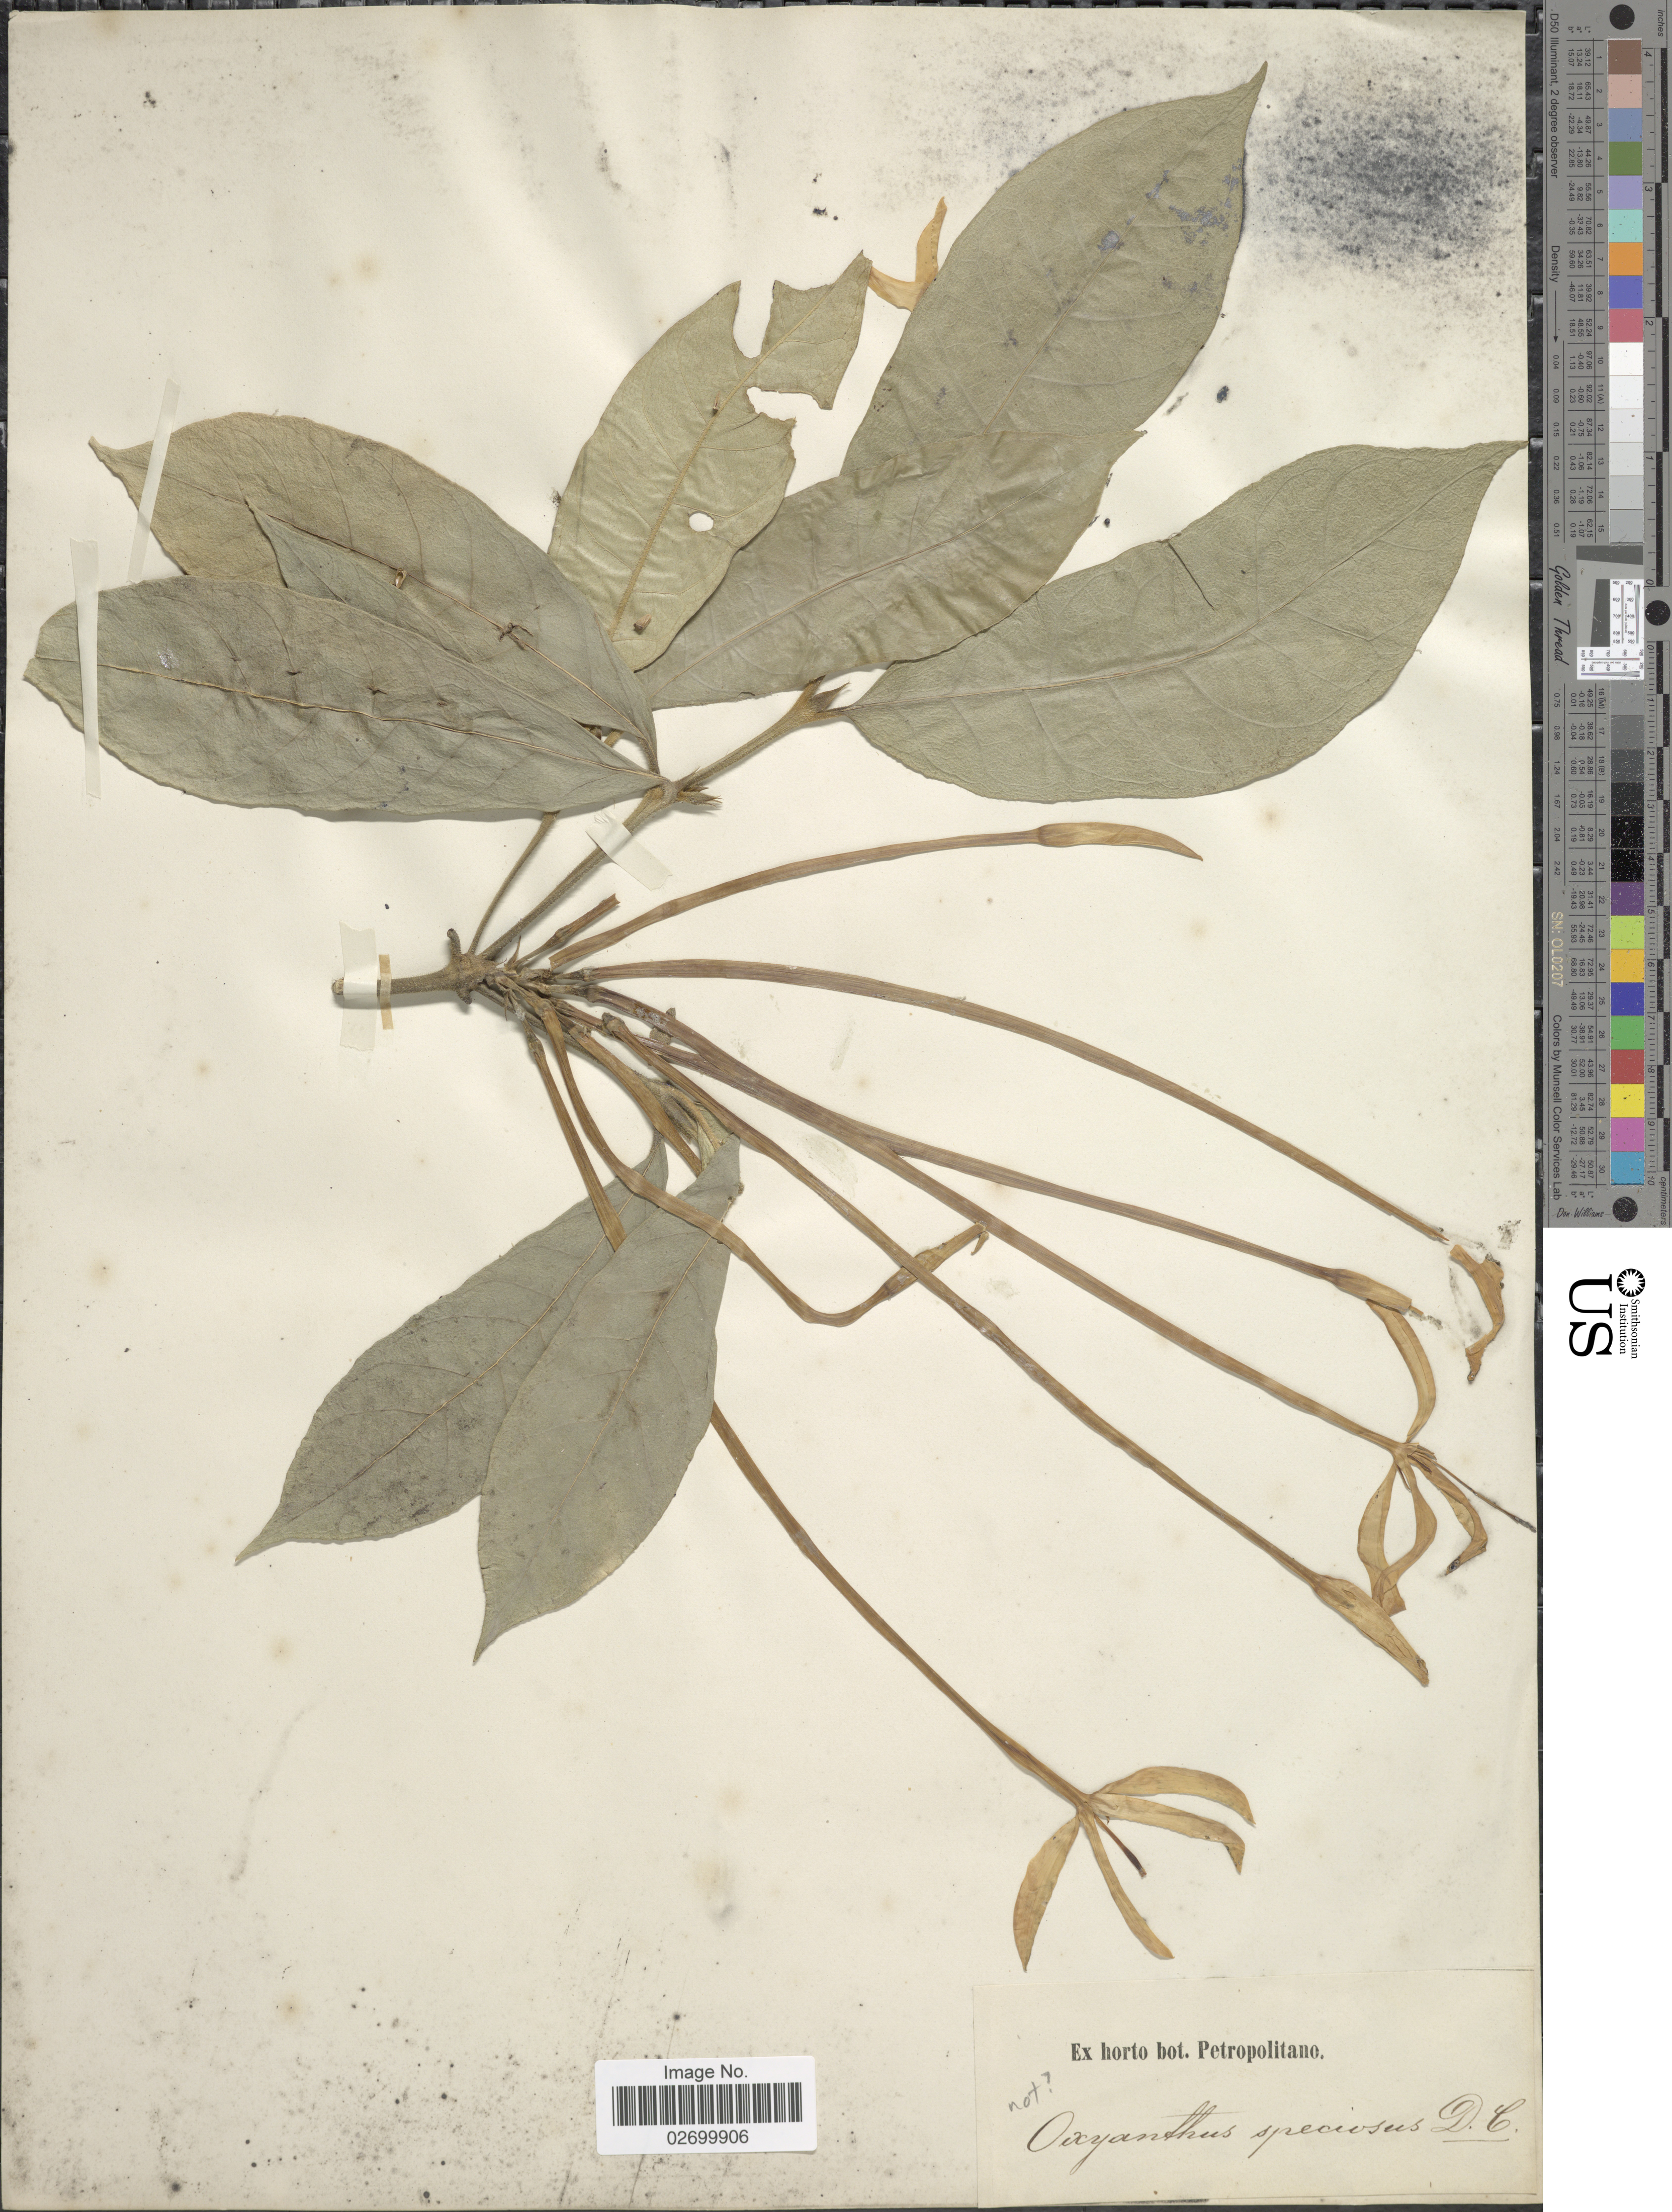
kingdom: Plantae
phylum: Tracheophyta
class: Magnoliopsida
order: Gentianales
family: Rubiaceae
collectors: ex Horto Bot. Petropolitano